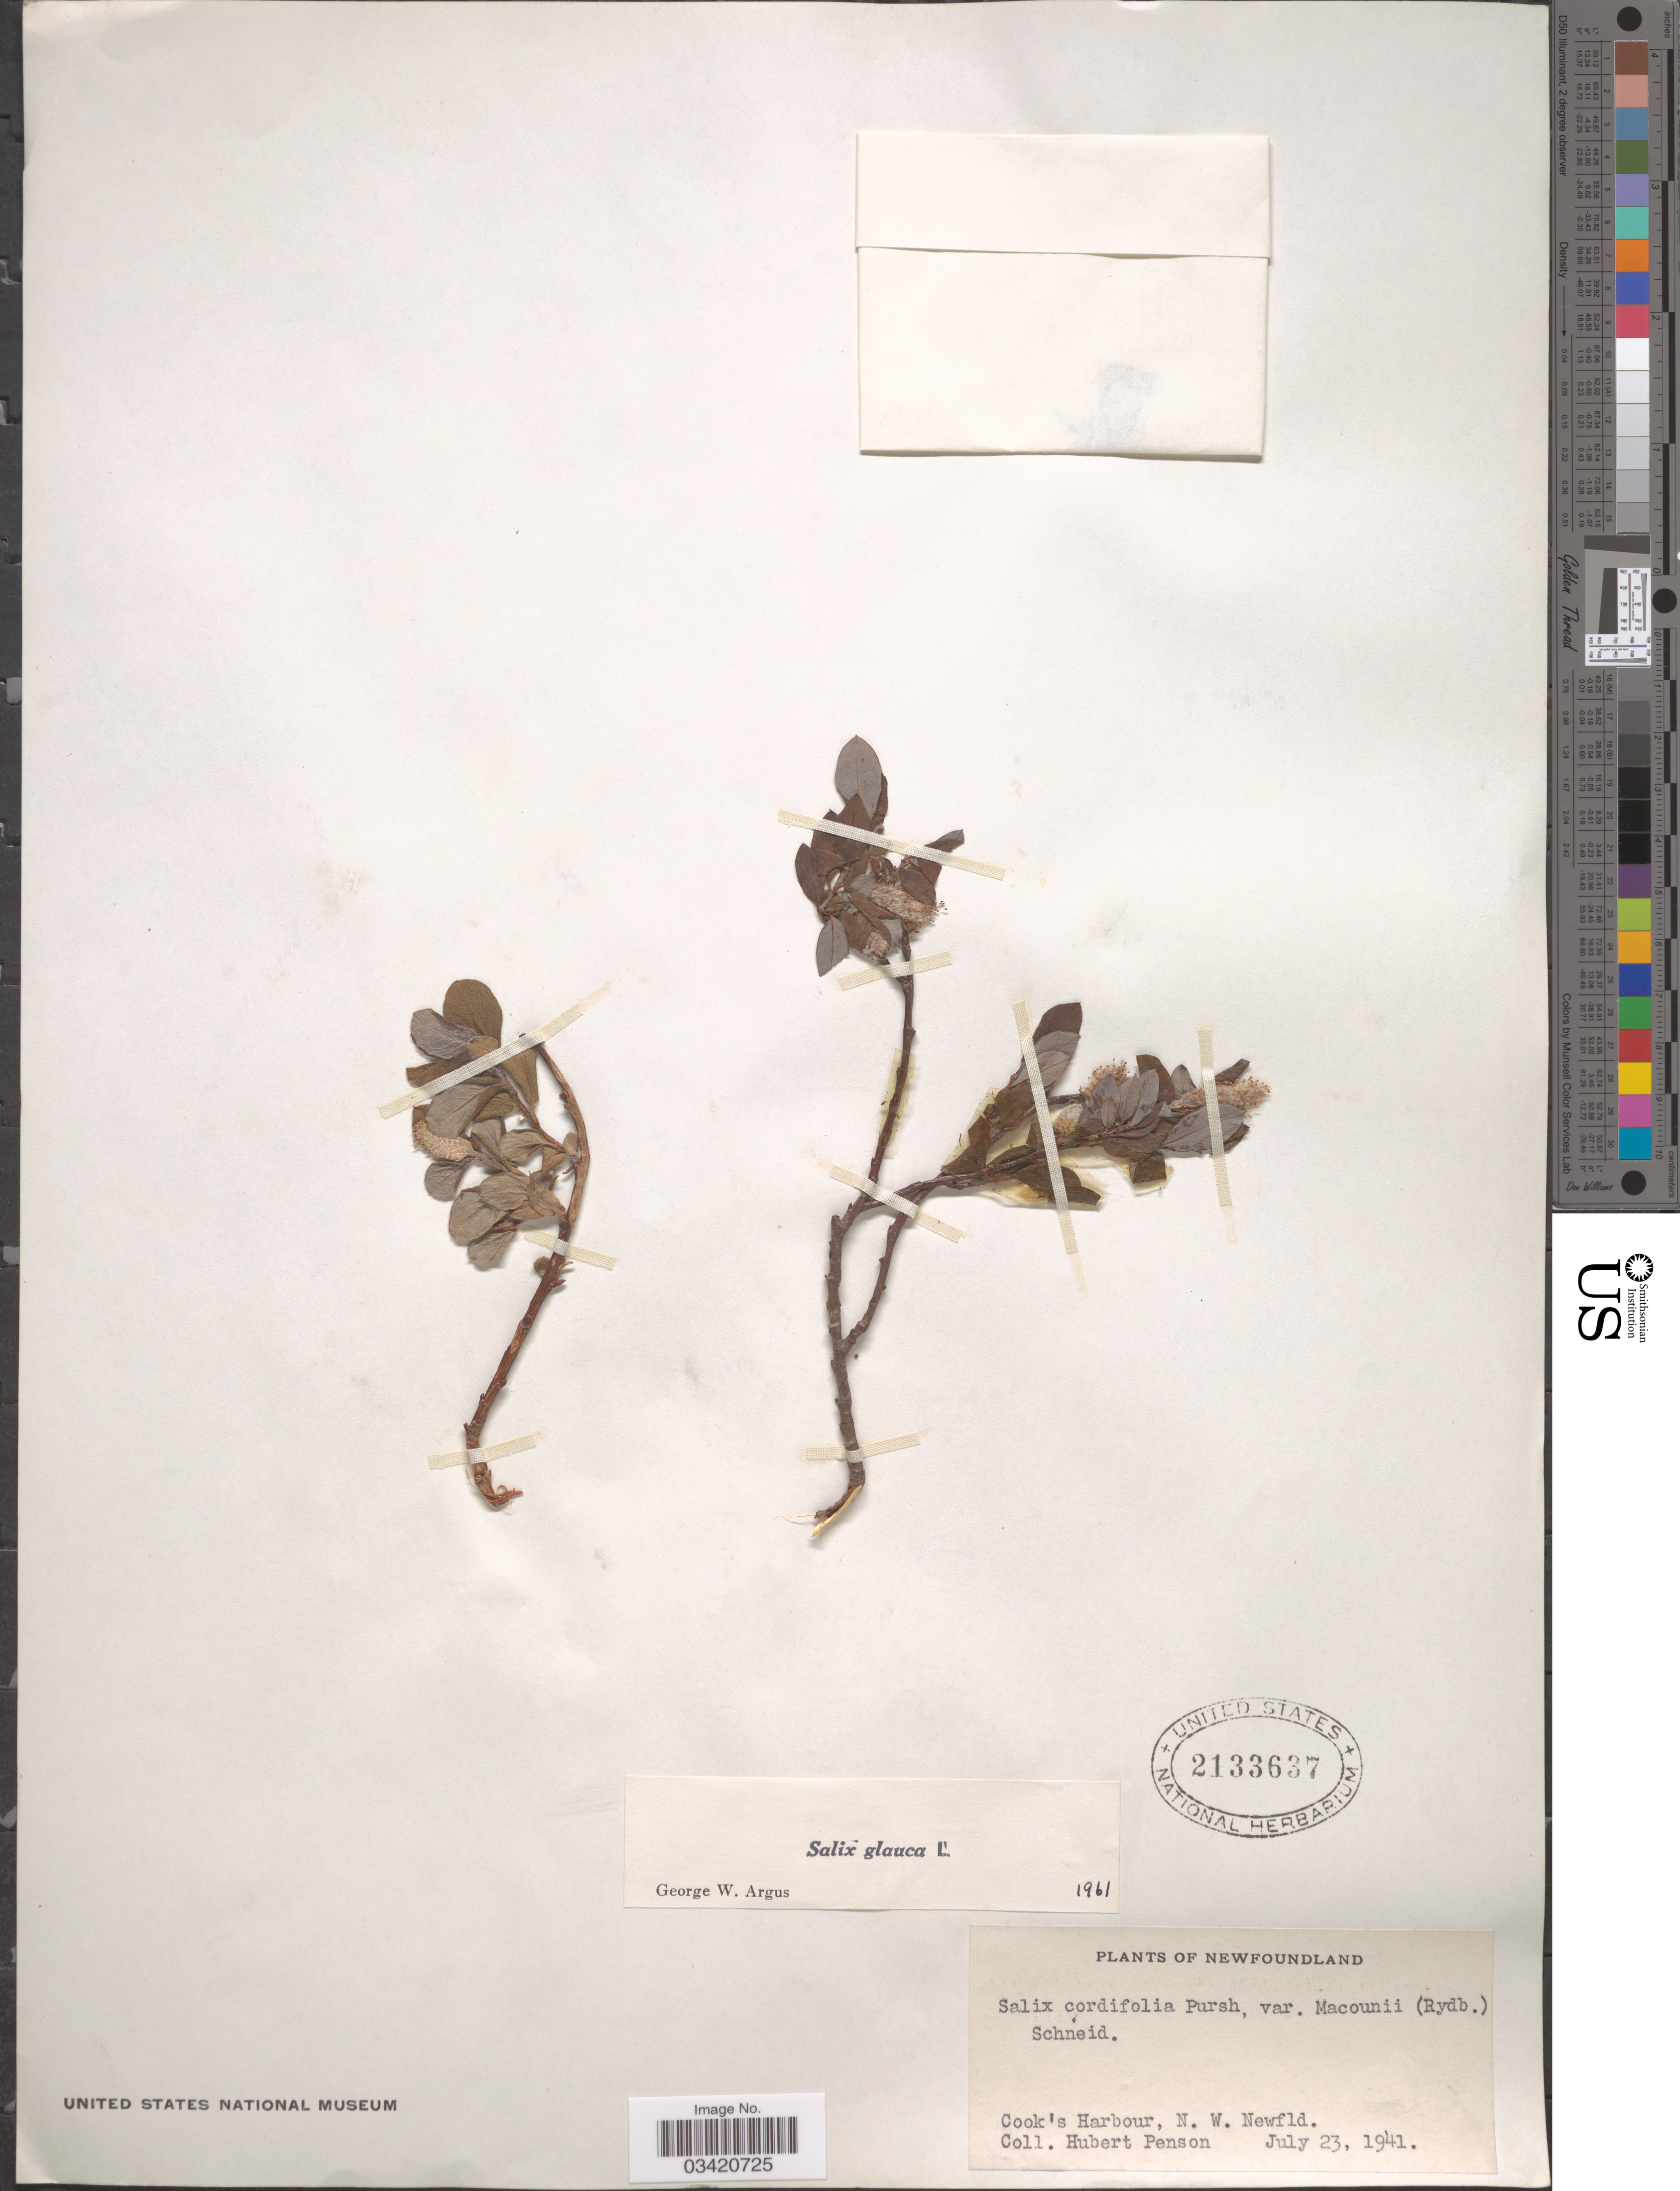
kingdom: Plantae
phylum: Tracheophyta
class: Magnoliopsida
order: Malpighiales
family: Salicaceae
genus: Salix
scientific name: Salix glauca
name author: L.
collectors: H. Penson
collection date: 1941-07-23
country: Canada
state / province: Newfoundland and Labrador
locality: Cook's Harbour, N. W. Newfld.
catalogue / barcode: US 2133637